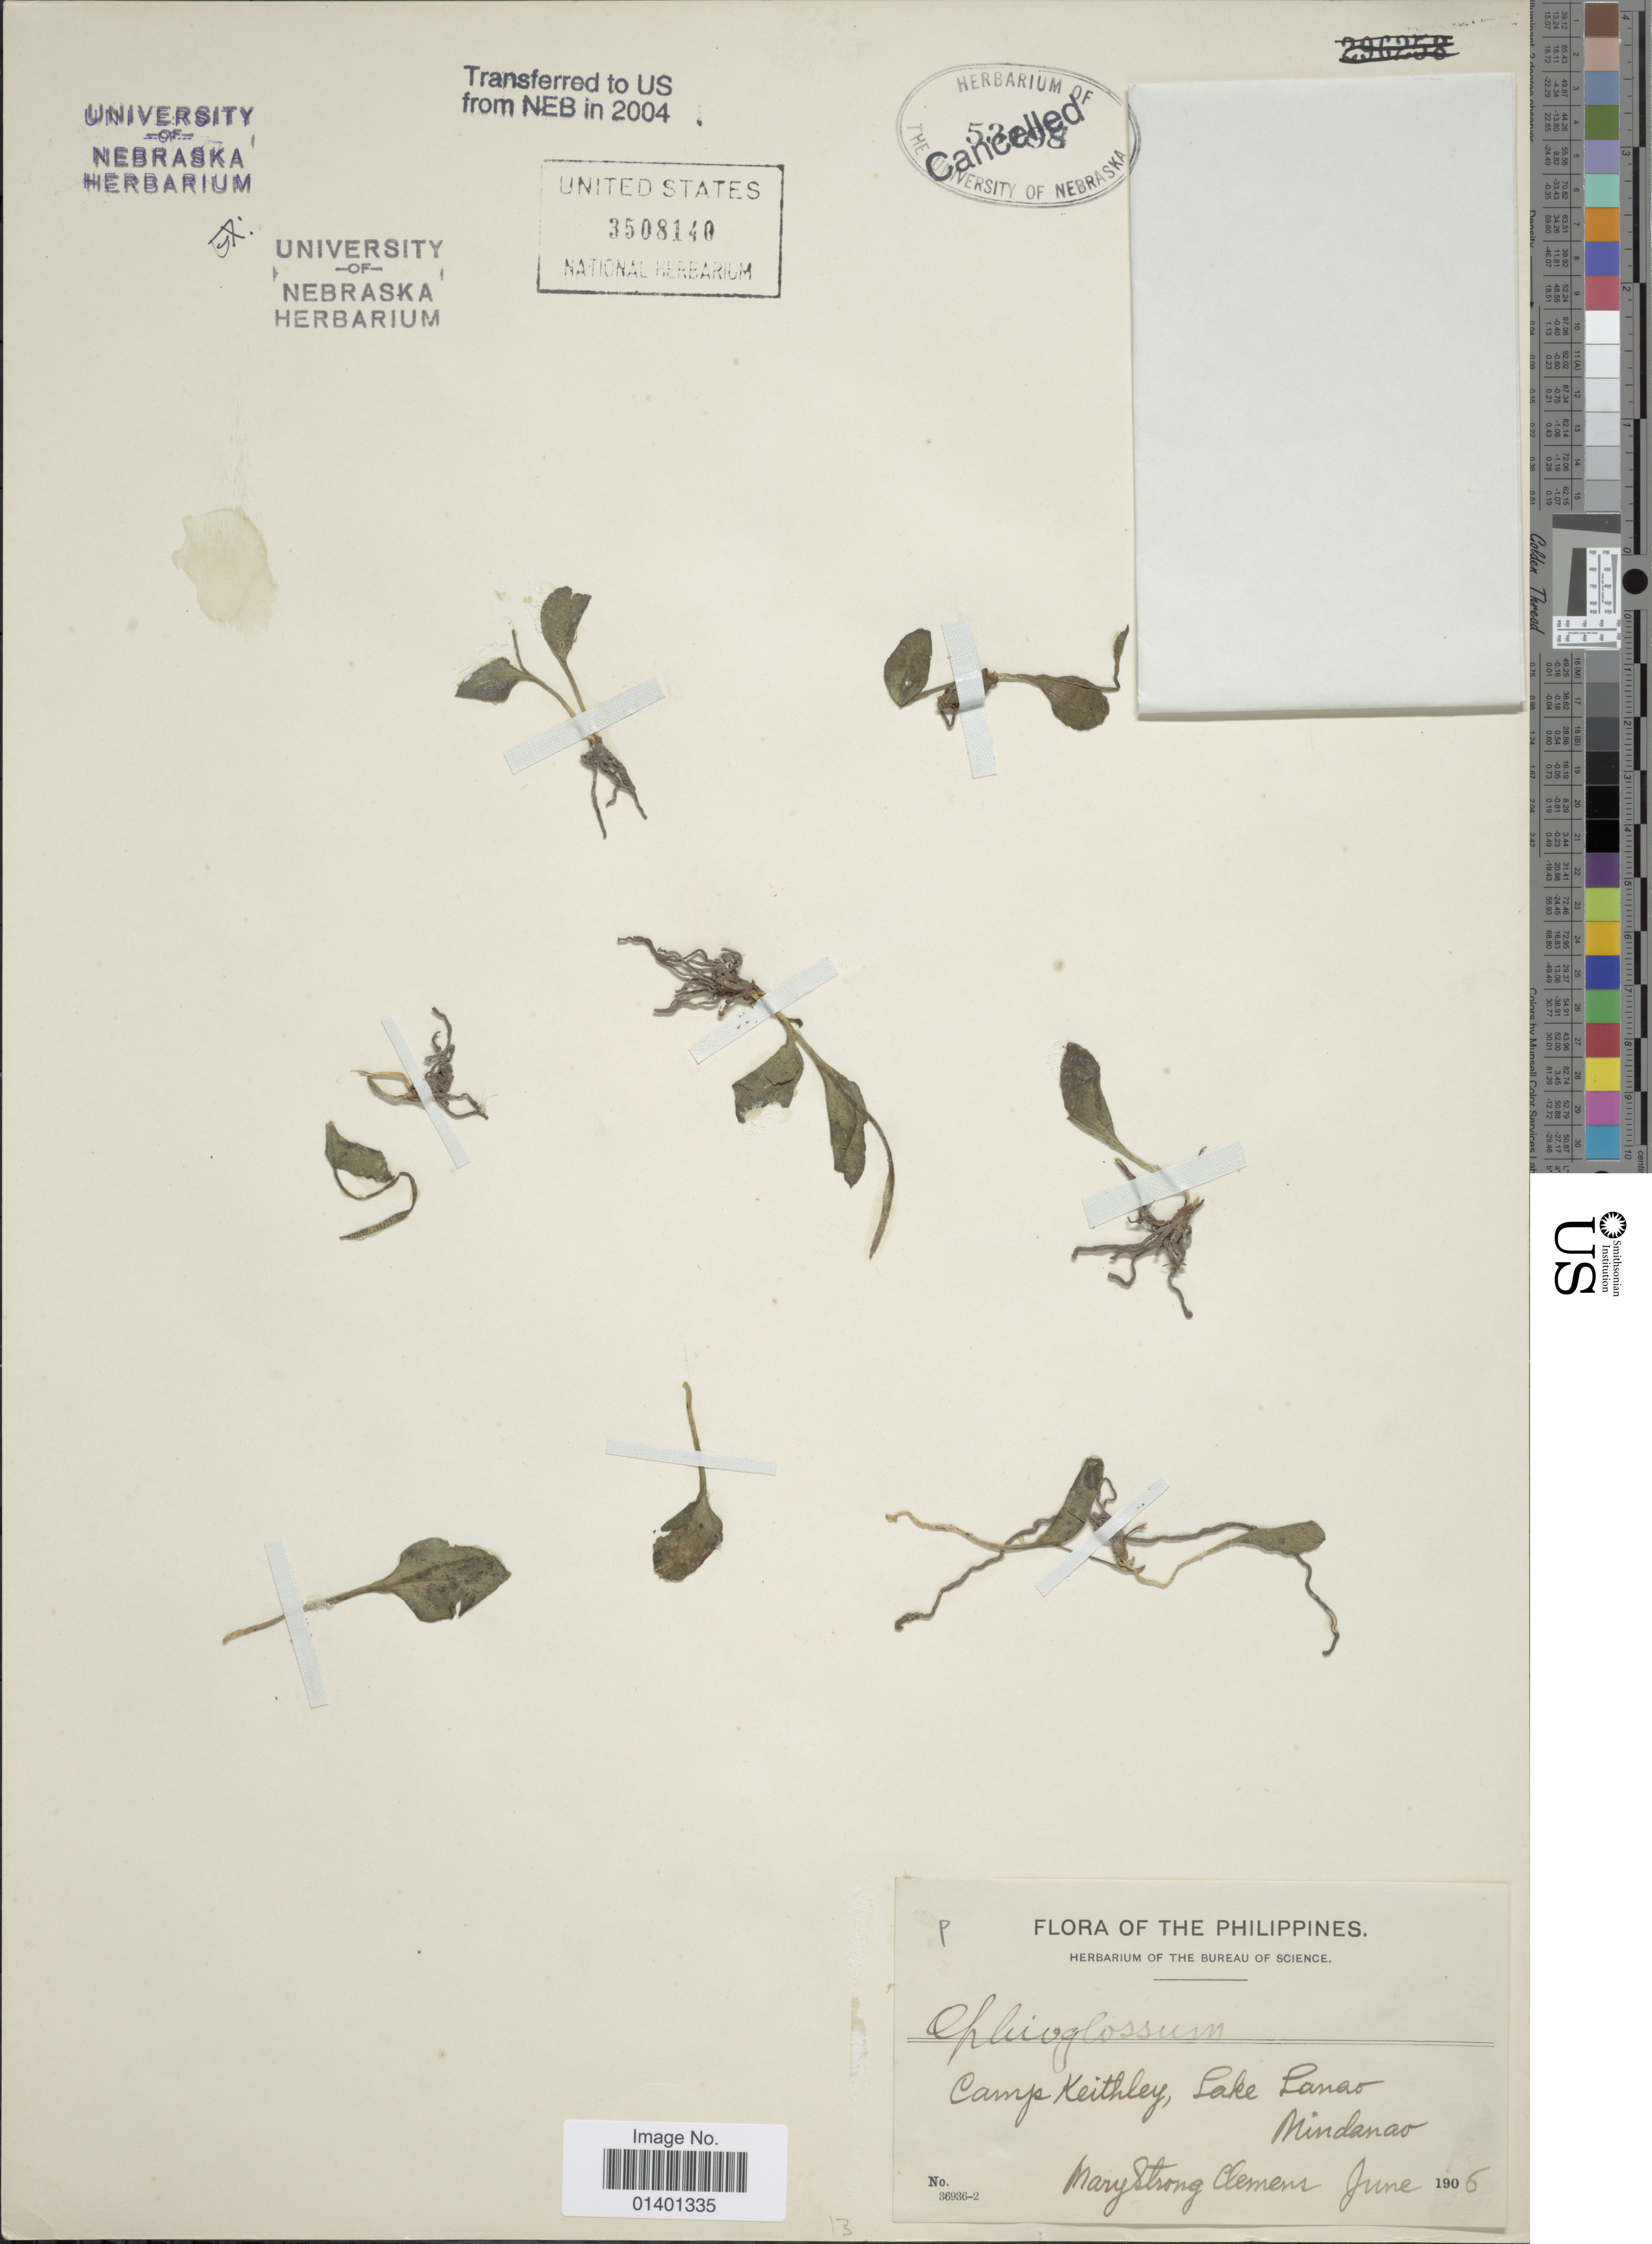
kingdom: Plantae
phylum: Tracheophyta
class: Polypodiopsida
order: Ophioglossales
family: Ophioglossaceae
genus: Ophioglossum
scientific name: Ophioglossum reticulatum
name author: L.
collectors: M. S. Clemens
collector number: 36936-2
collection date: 1906-06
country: Philippines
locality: Camp Keithley, Lake Lanao, Mindanao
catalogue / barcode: US 3508140